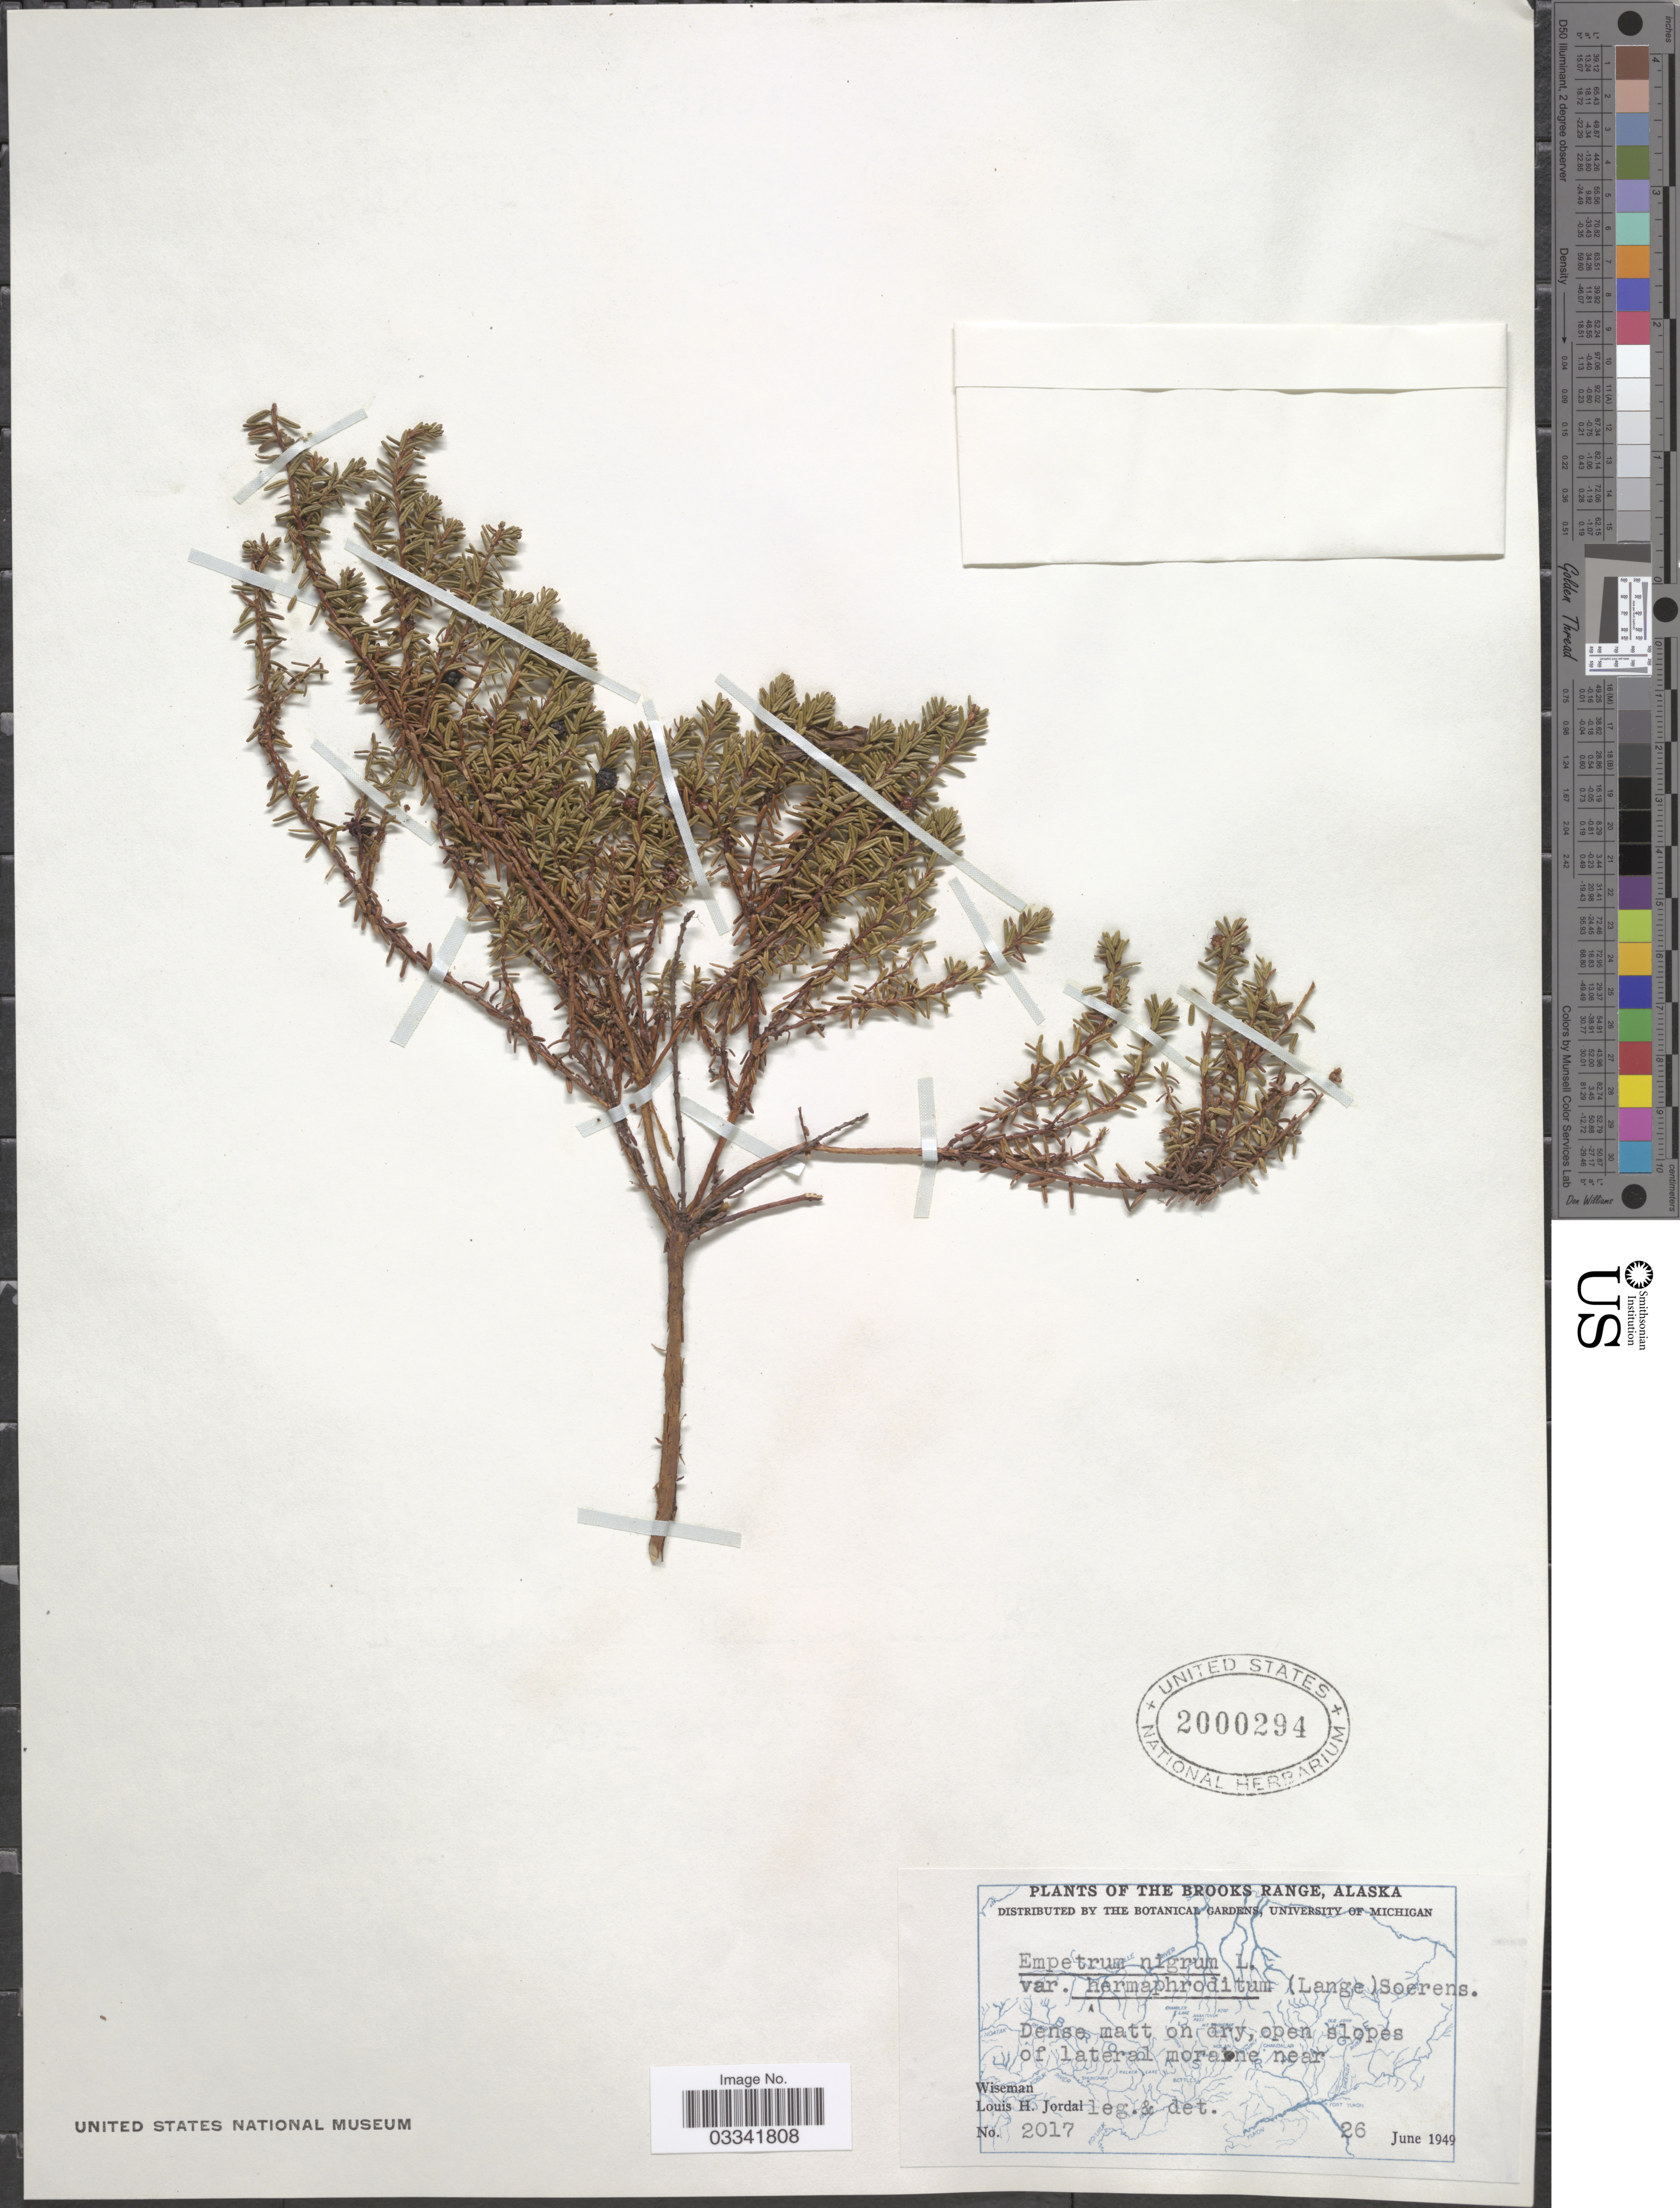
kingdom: Plantae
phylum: Tracheophyta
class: Magnoliopsida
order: Ericales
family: Ericaceae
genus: Empetrum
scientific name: Empetrum nigrum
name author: L.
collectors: L. Jordal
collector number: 2017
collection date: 1949-06-26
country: United States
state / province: Alaska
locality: The Brooks Range. Near Wiseman.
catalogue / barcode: US 2000294